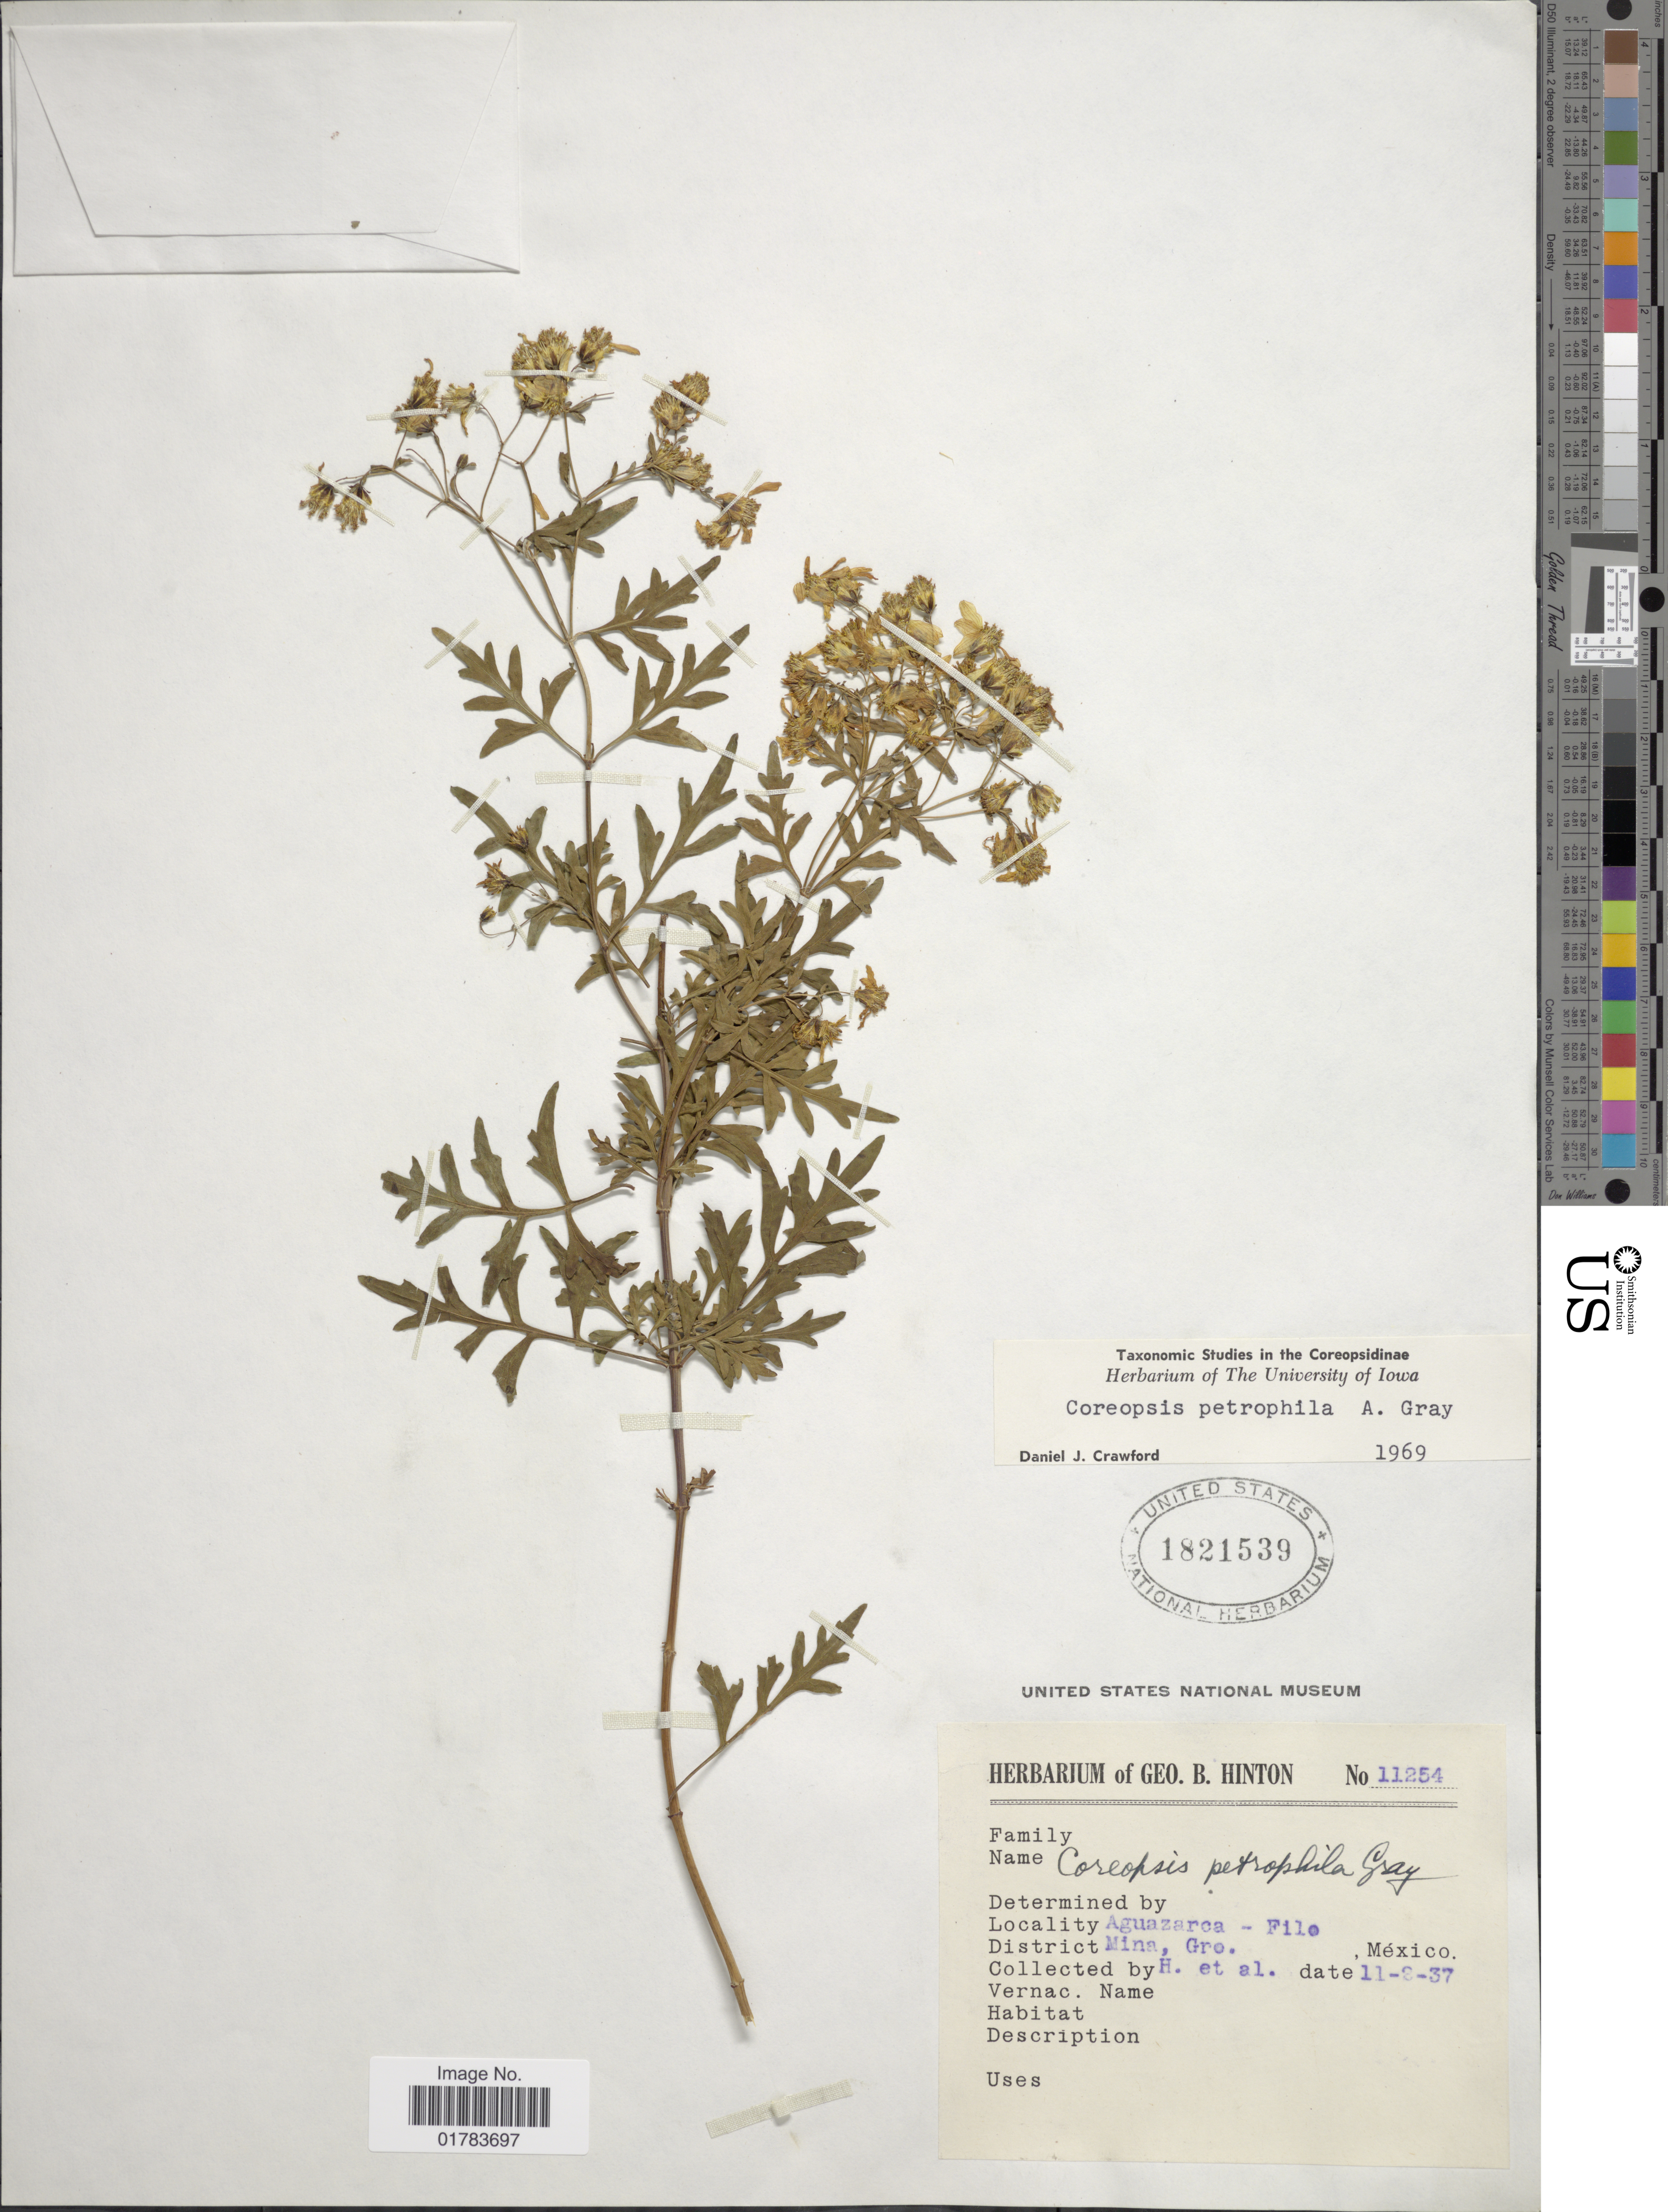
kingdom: Plantae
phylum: Tracheophyta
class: Magnoliopsida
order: Asterales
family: Asteraceae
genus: Coreopsis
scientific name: Coreopsis petrophila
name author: A. Gray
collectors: G. B. Hinton & et al.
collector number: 11254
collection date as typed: Transcribed d/m/y: 3/11/37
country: Mexico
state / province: Guerrero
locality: Aguazarca - File, District Mina, Gro., México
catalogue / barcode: US 1821539